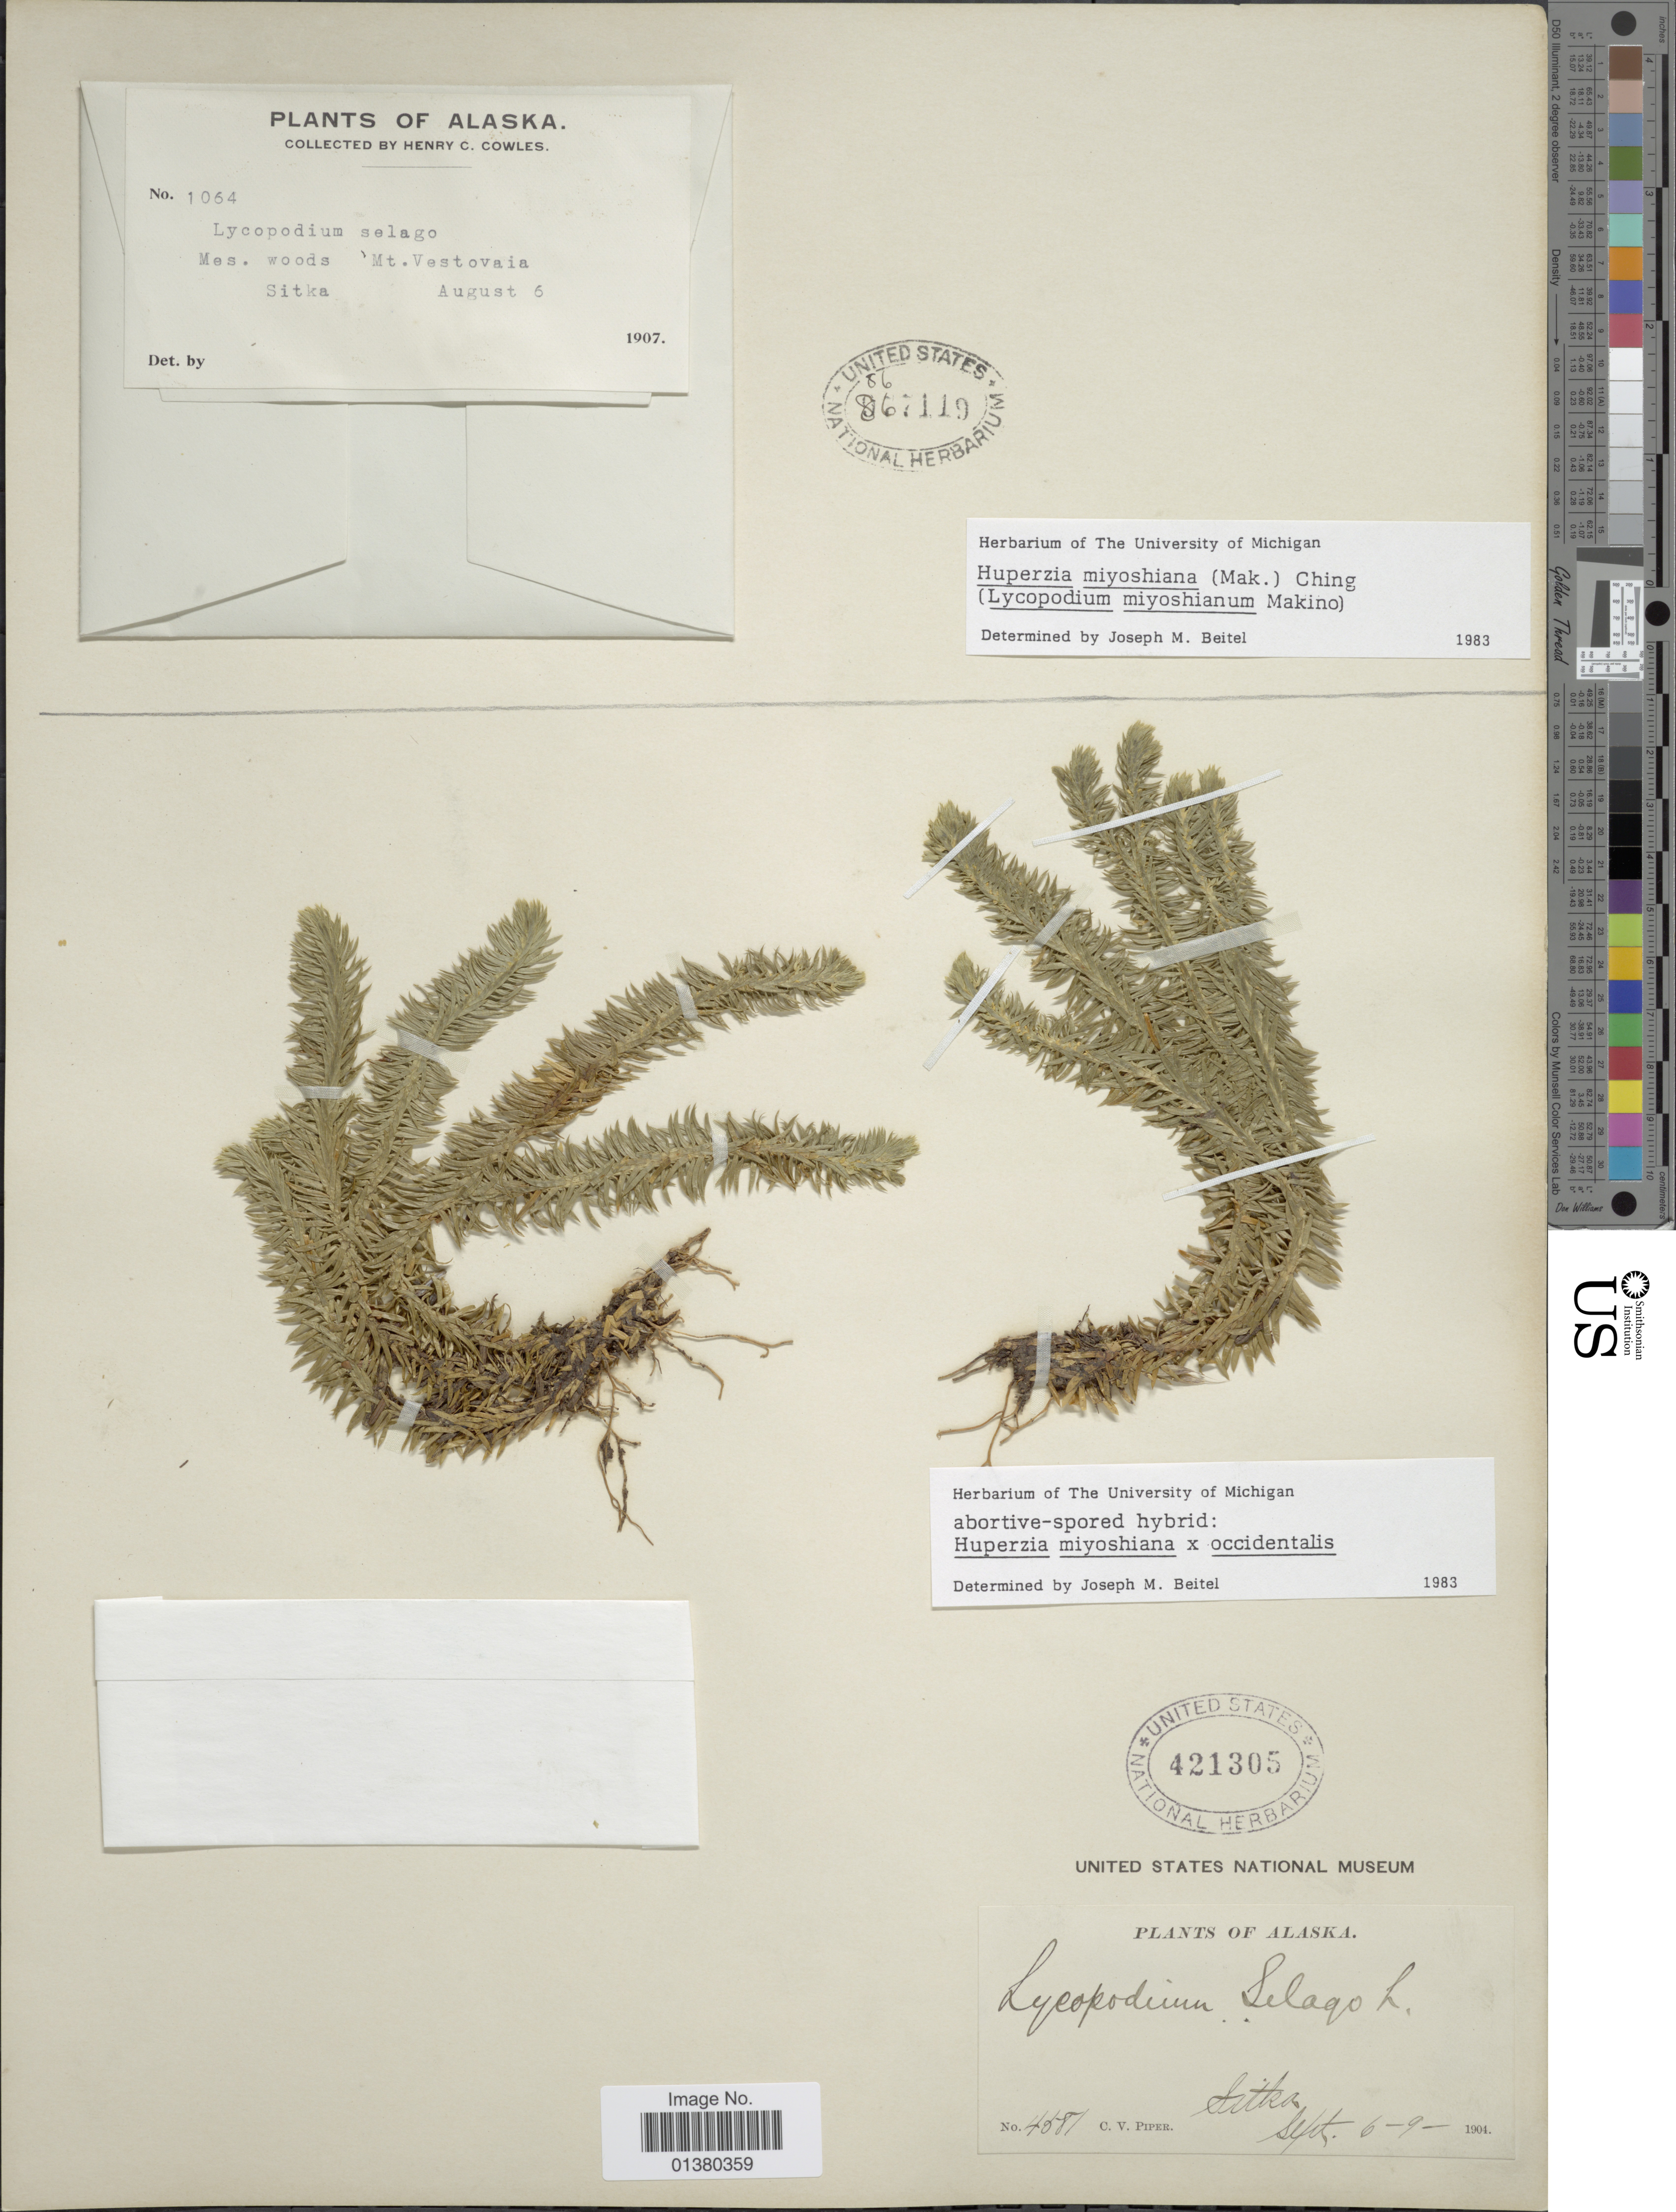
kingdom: Plantae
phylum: Tracheophyta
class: Lycopodiopsida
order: Lycopodiales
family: Lycopodiaceae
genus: Huperzia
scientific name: Huperzia miyoshiana x H. occidentalis (Clute) Kartesz & Gandhi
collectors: C. V. Piper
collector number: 4581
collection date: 1904-09-06/1904-09-09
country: United States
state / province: Alaska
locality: Sitka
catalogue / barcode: US 421305